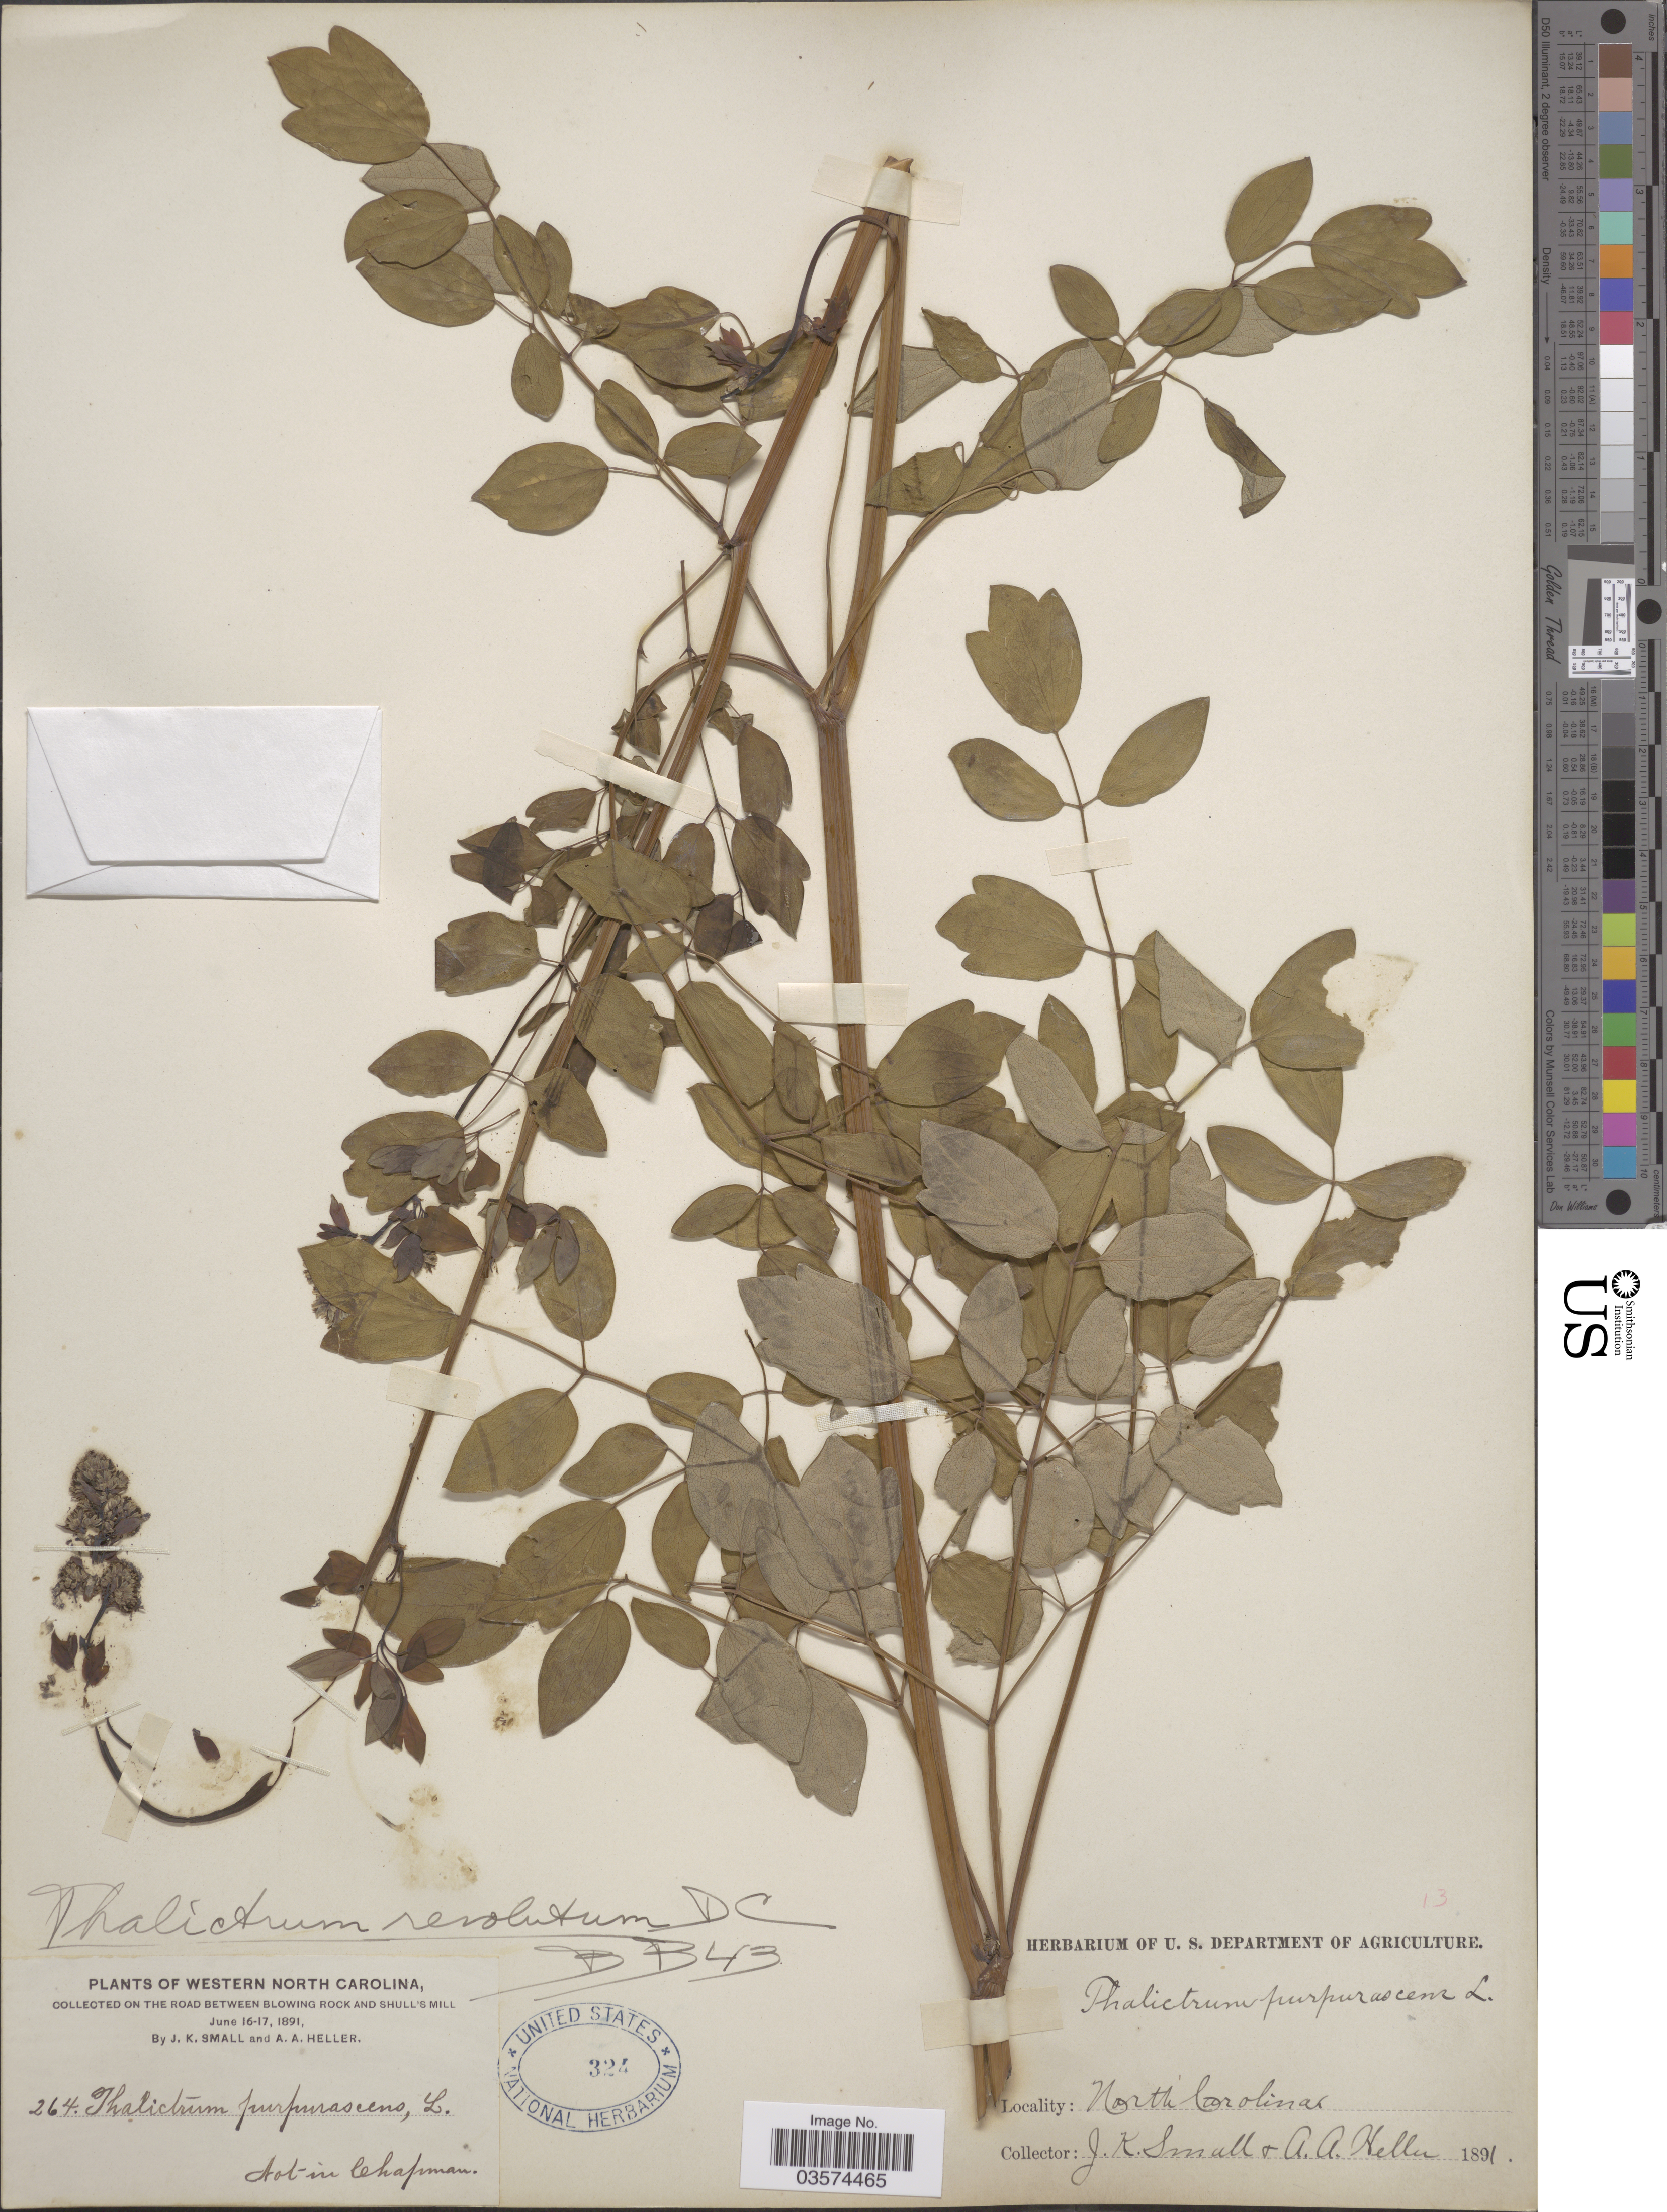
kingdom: Plantae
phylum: Tracheophyta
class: Magnoliopsida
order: Ranunculales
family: Ranunculaceae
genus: Thalictrum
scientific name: Thalictrum amphibolum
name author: Greene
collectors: J. K. Small & A. A. Heller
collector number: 264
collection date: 1891-06-16/1891-06-17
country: United States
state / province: North Carolina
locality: Western North Carolina, on the road between Blowing Rock and Shull's Mill.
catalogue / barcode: US 324